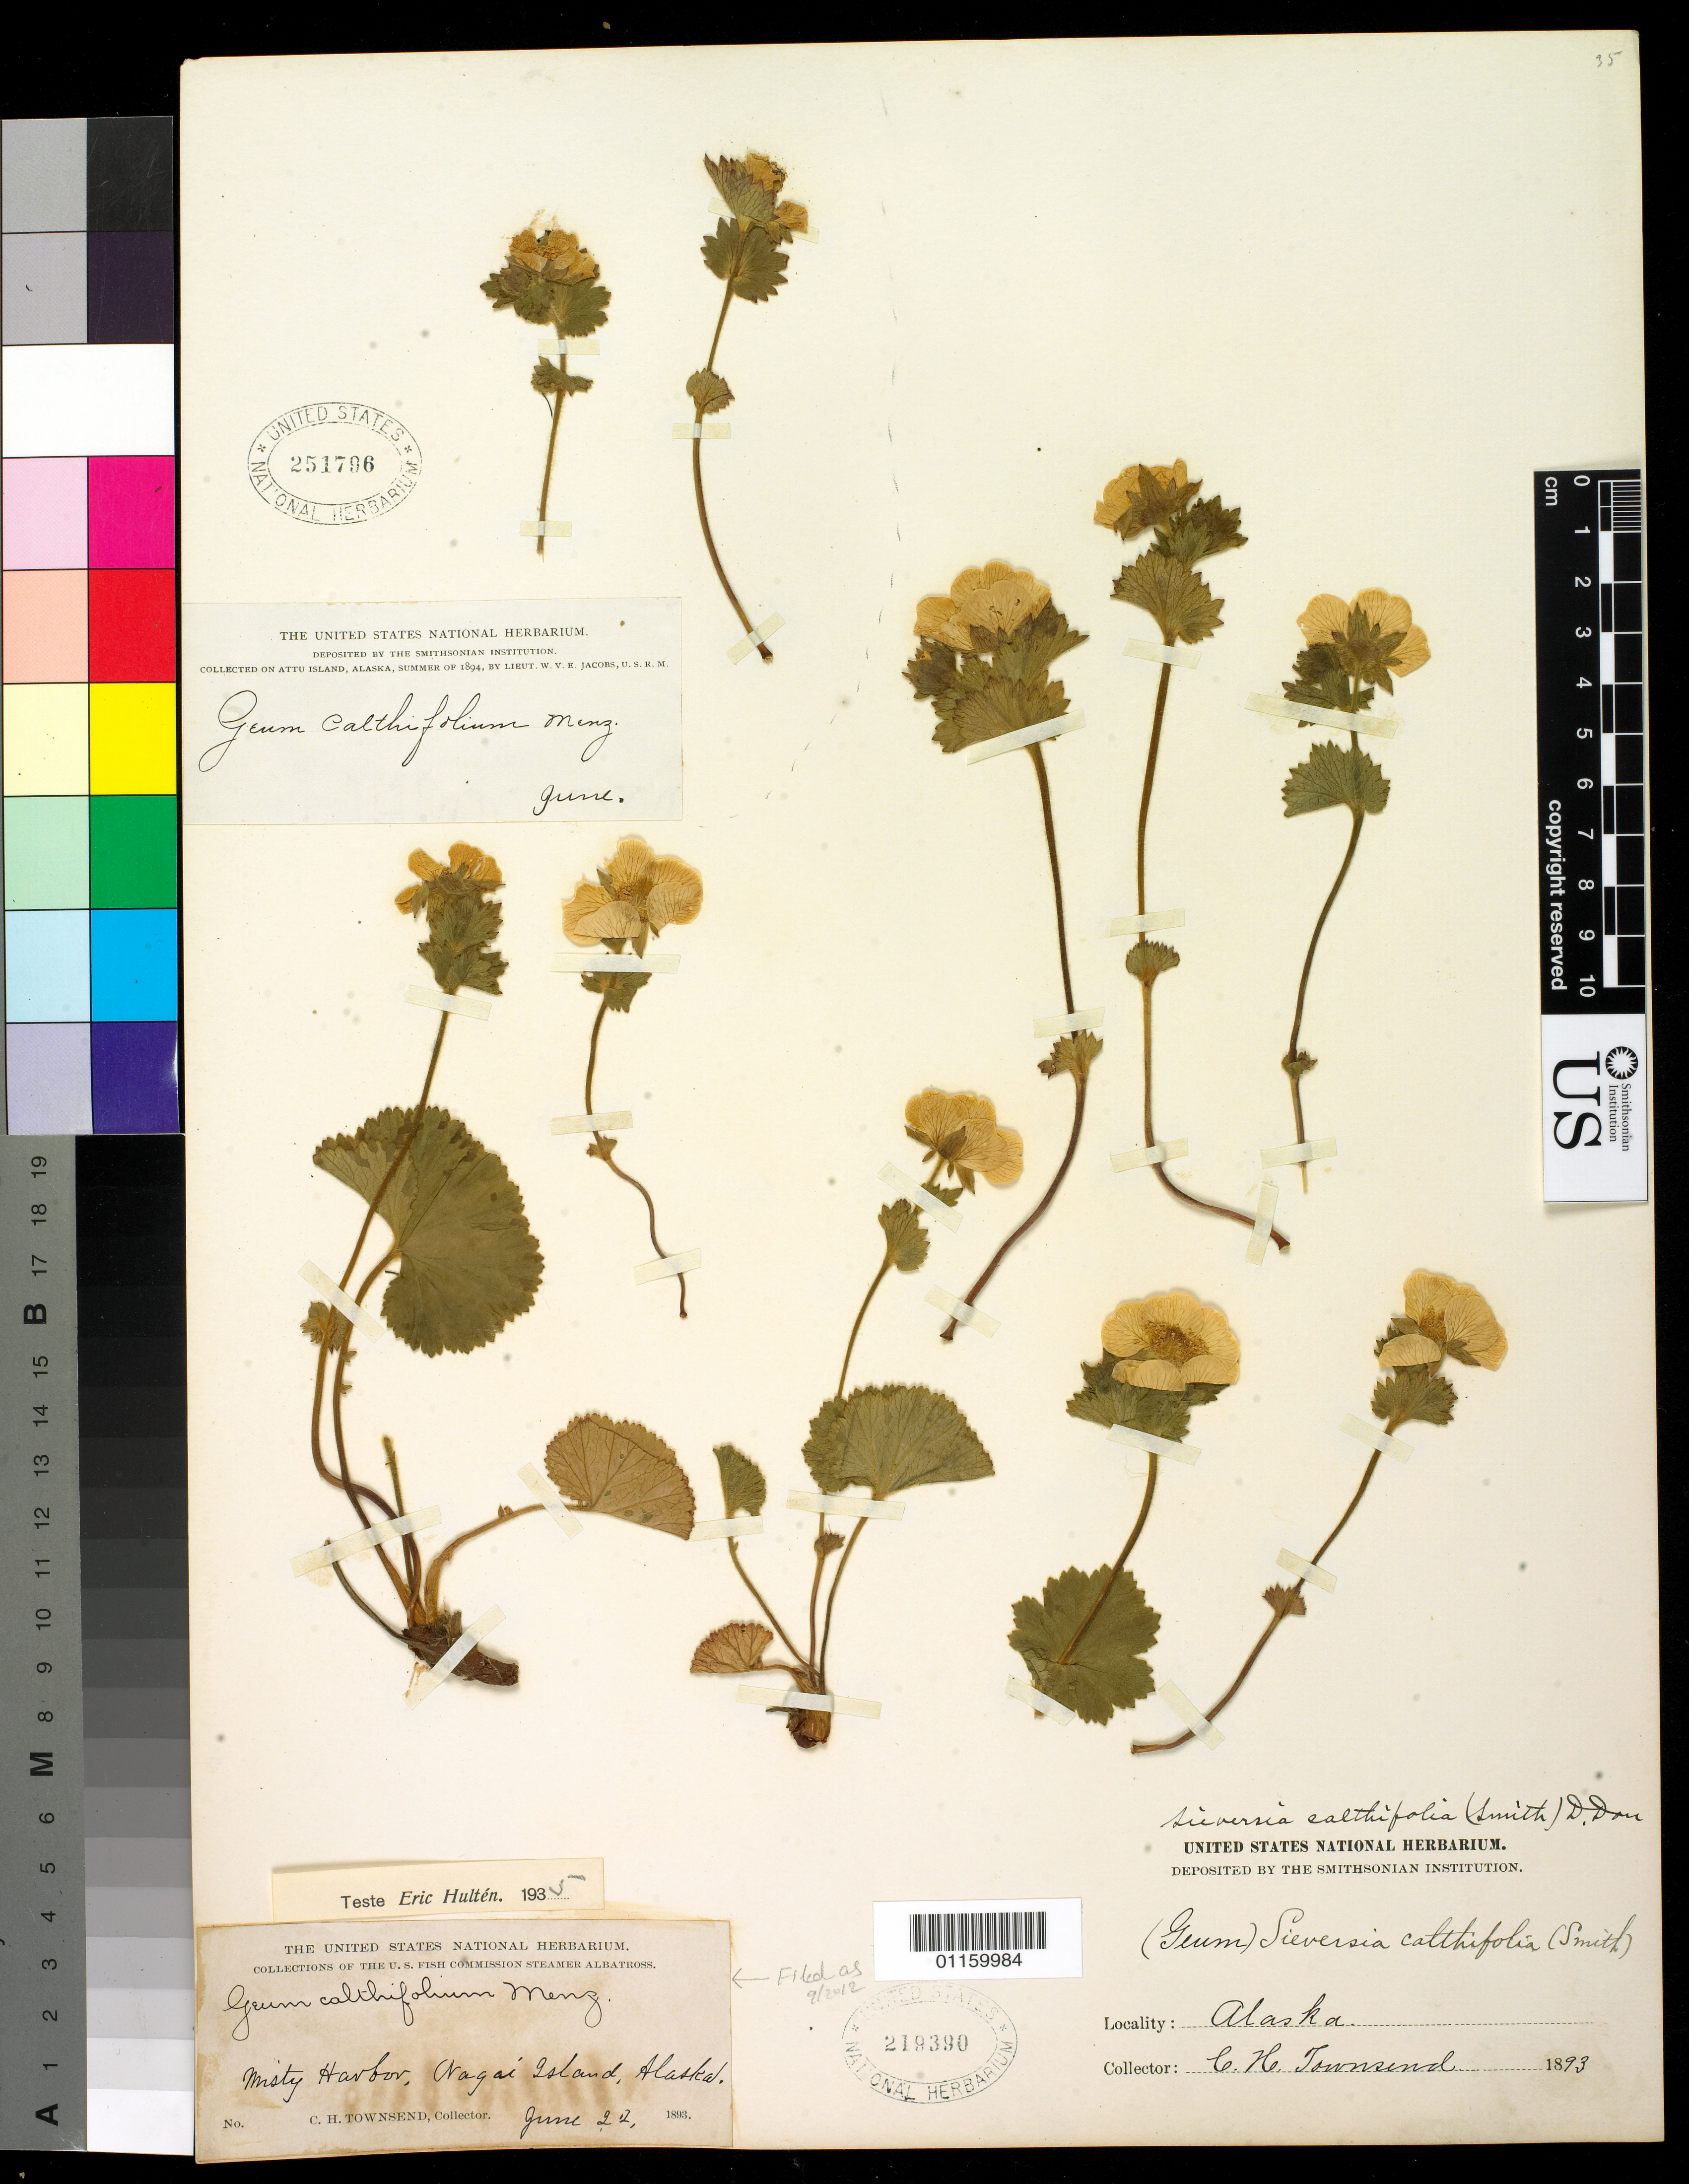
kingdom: Plantae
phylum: Tracheophyta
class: Magnoliopsida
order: Rosales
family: Rosaceae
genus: Geum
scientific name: Geum calthifolium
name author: Menzies ex Sm.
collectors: C. H. Townsend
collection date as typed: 22 Jun 1893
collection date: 1893-06-22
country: United States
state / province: Alaska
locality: Misty Harbor, Nagai Island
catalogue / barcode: US 219390